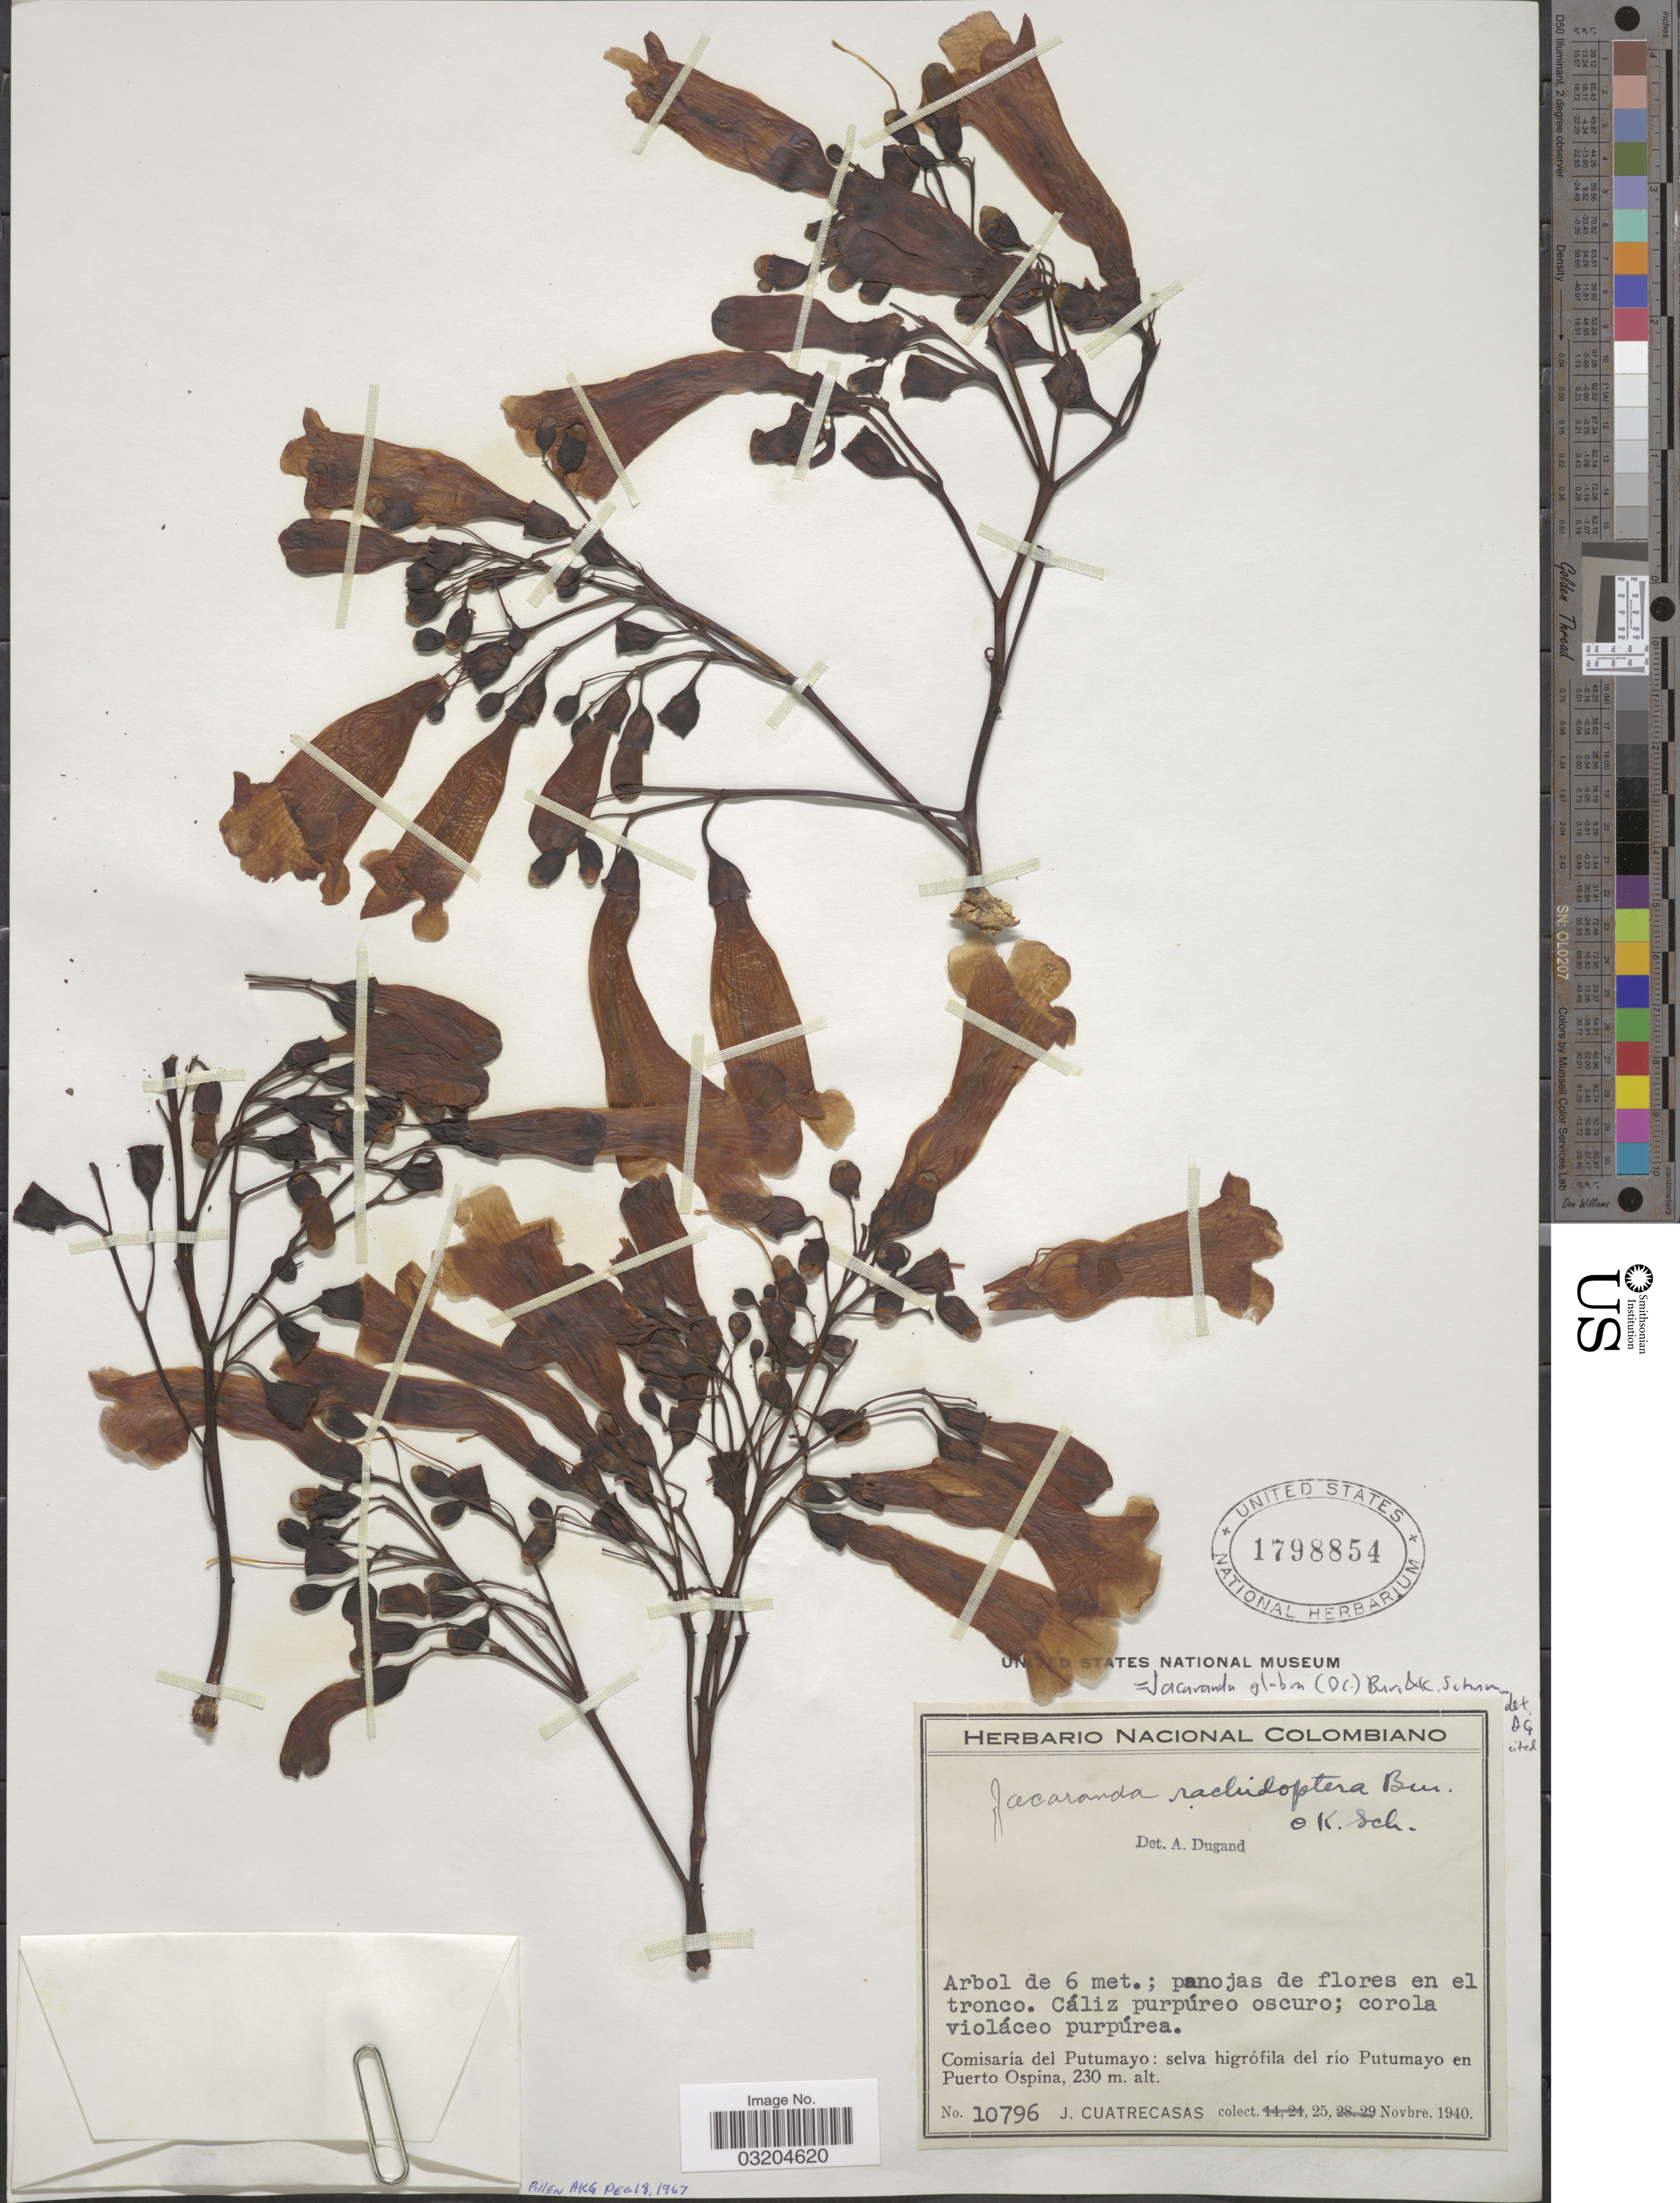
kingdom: Plantae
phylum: Tracheophyta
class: Magnoliopsida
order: Lamiales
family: Bignoniaceae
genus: Jacaranda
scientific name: Jacaranda glabra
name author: (DC.) Bureau & K. Schum.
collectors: J. Cuatrecasas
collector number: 10796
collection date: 1940-11-25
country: Colombia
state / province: Putumayo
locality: Comisaría del Putumayo: selva higrófila del río Putumayo en Puerto Ospina.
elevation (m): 230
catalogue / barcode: US 1798854